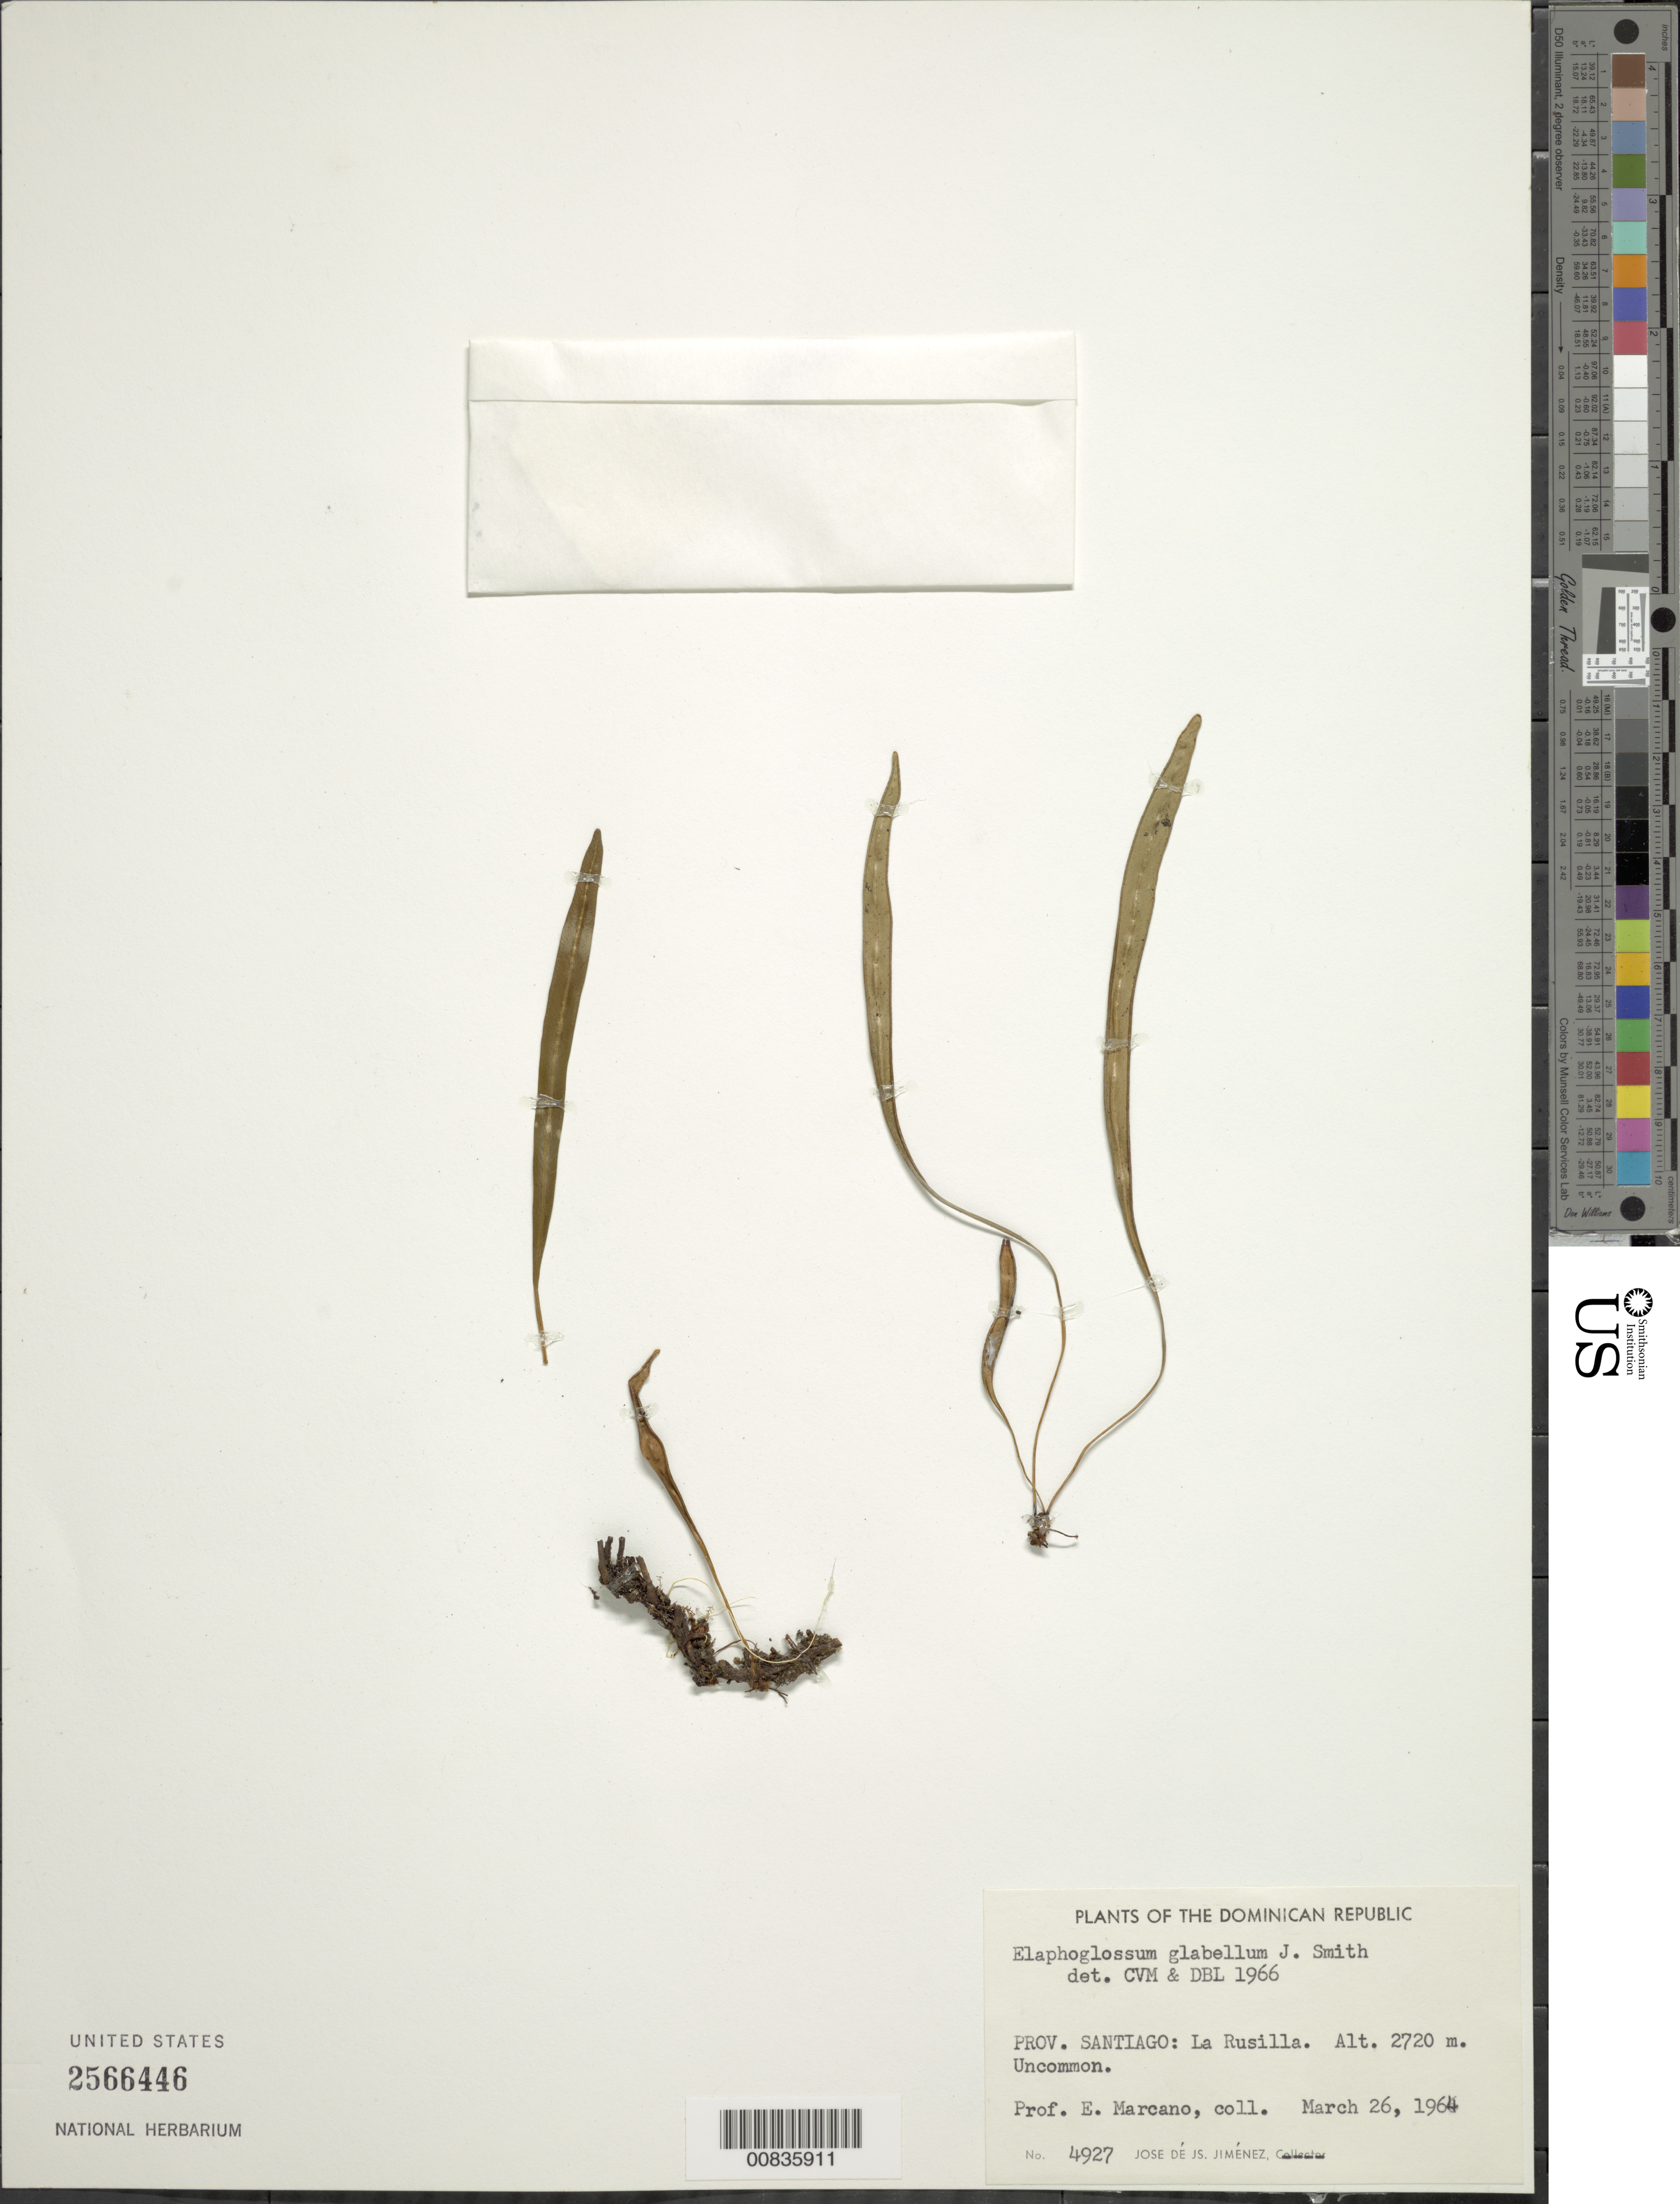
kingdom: Plantae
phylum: Tracheophyta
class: Polypodiopsida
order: Polypodiales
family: Dryopteridaceae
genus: Elaphoglossum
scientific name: Elaphoglossum glabellum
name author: J. Sm.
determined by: Morton, C. V.; Lellinger, D. B.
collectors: E. J. Marcano F.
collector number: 4927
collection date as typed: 26 Mar 1964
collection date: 1964-03-26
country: Dominican Republic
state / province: Santiago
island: Hispaniola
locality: La Rusilla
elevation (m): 2720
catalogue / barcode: US 2566446